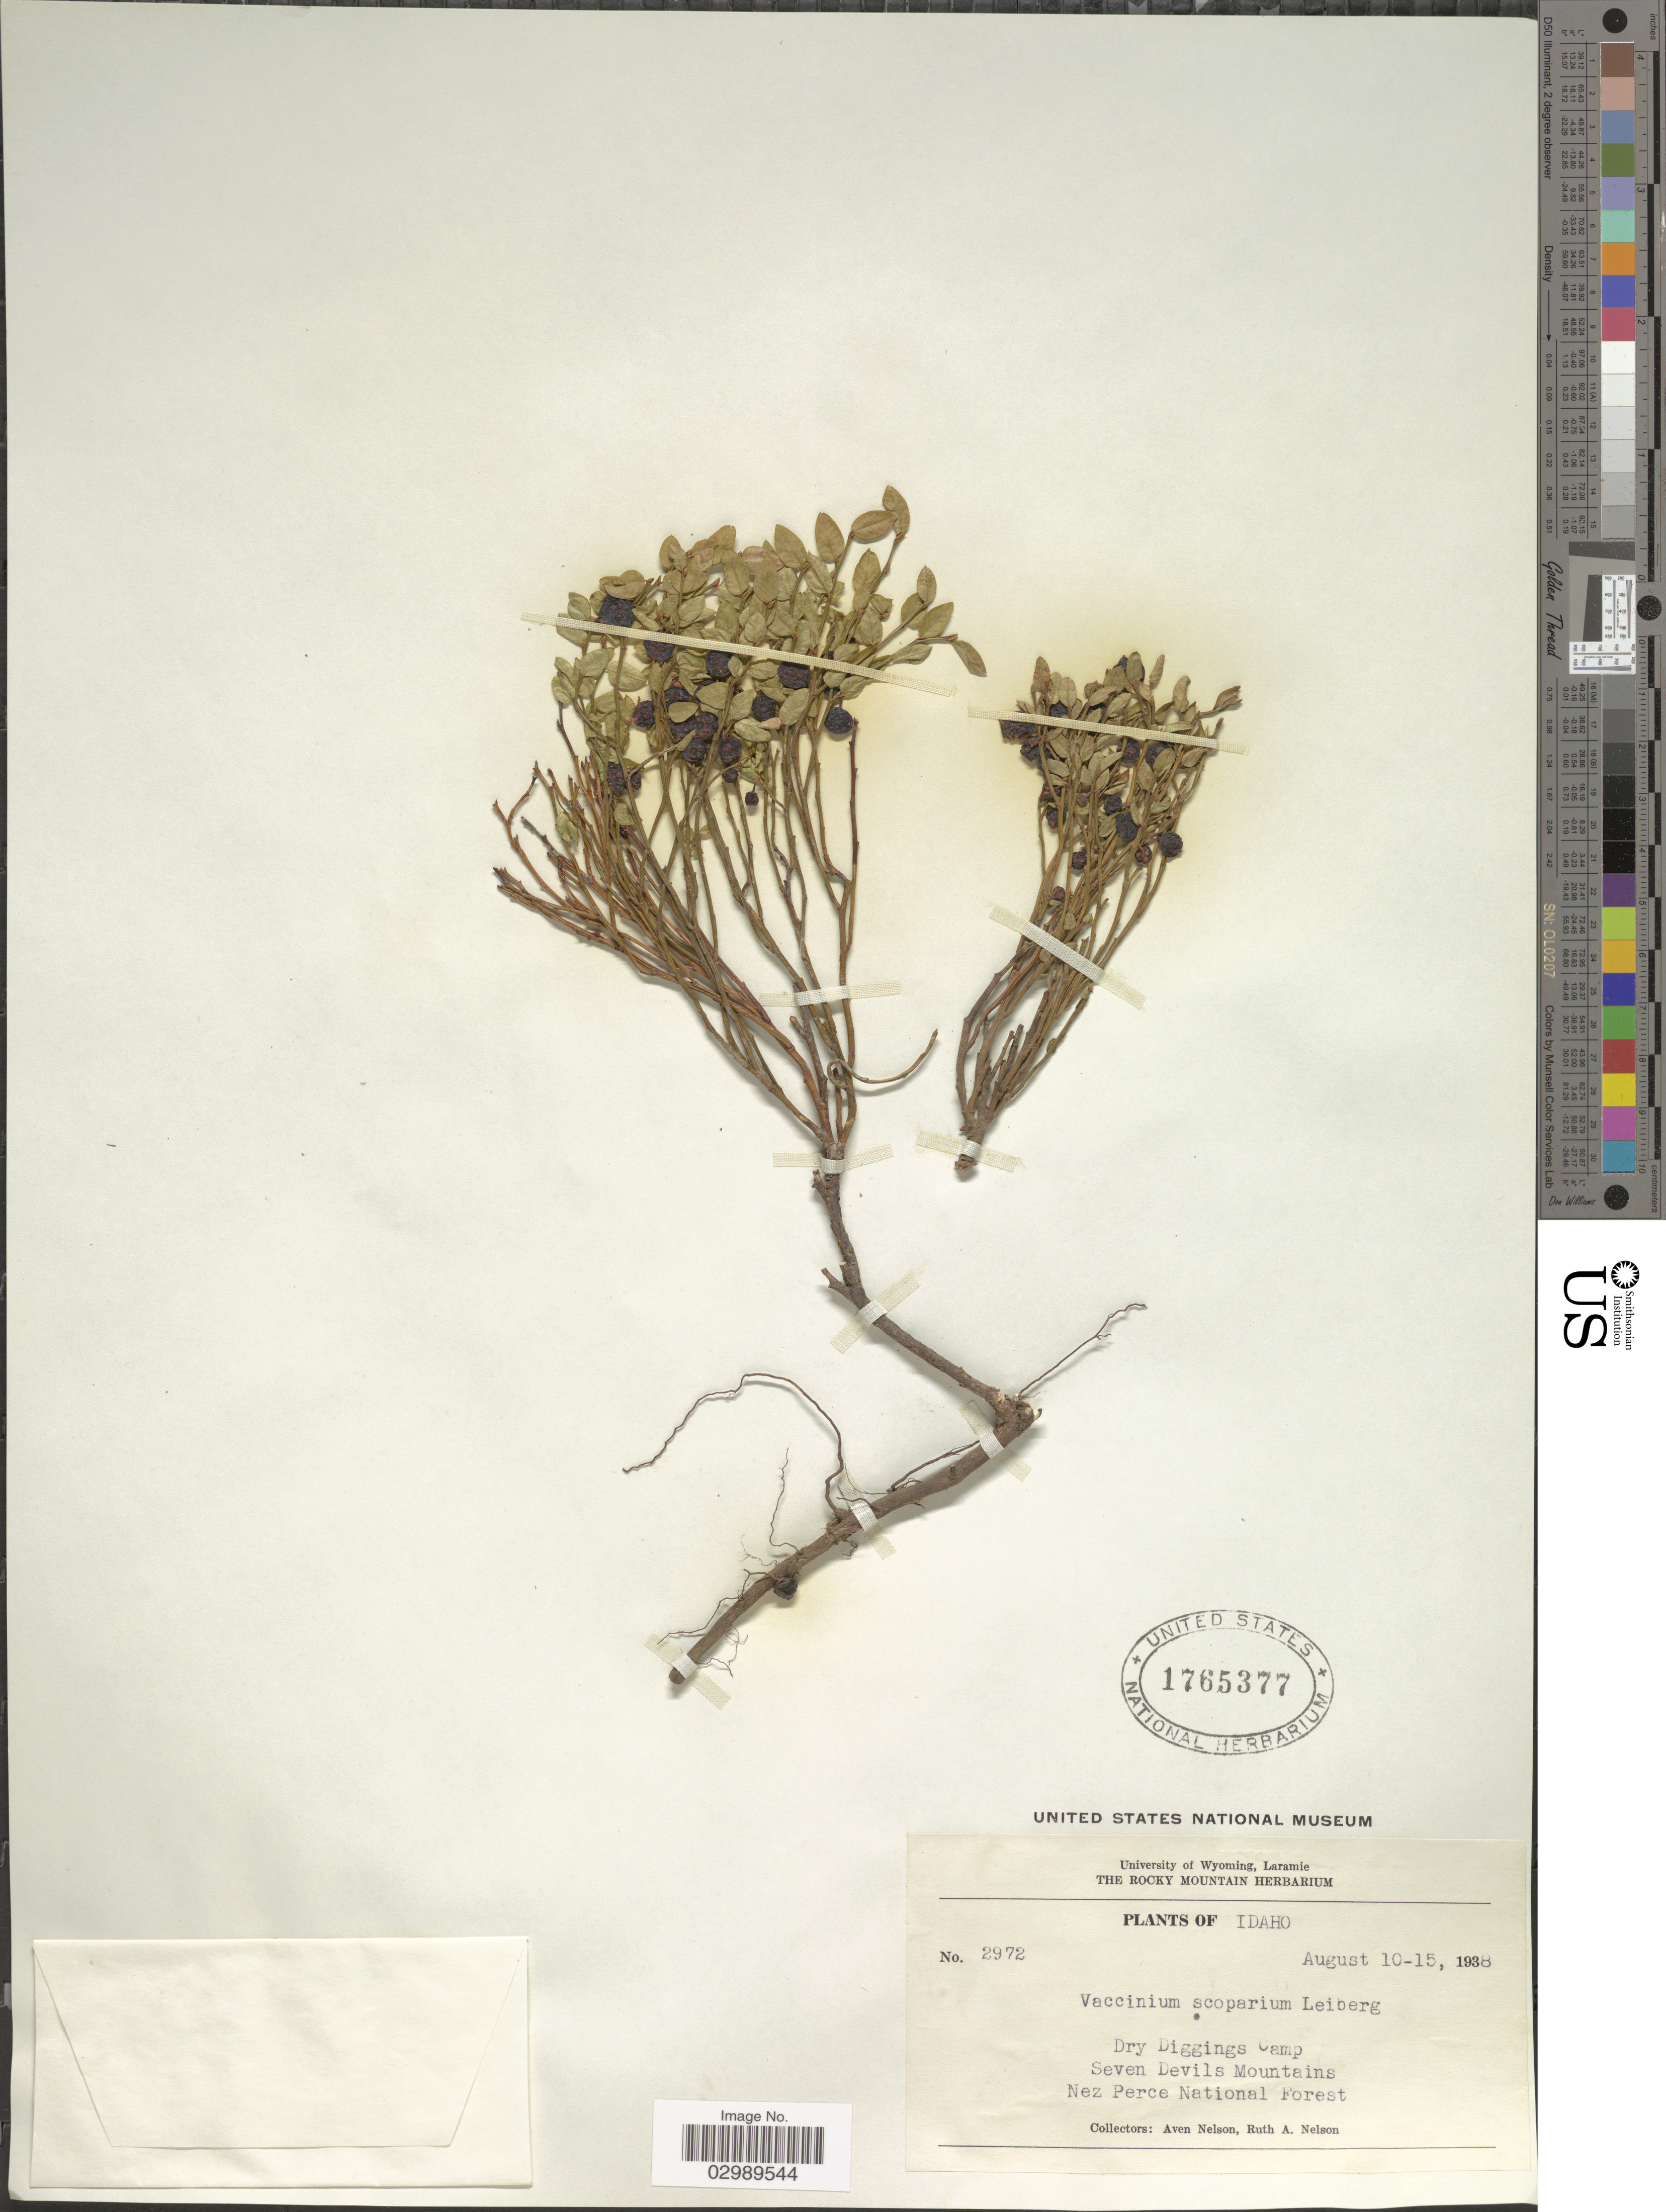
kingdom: Plantae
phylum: Tracheophyta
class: Magnoliopsida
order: Ericales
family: Ericaceae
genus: Vaccinium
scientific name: Vaccinium scoparium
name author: Leiberg ex Coville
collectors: A. Nelson & R. A. Nelson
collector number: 2972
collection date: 1938-08-10/1938-08-15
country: United States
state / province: Idaho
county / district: Idaho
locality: Dry Diggings Camp, Seven Devils Mountains, Nez Perce National Forest.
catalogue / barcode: US 1765377